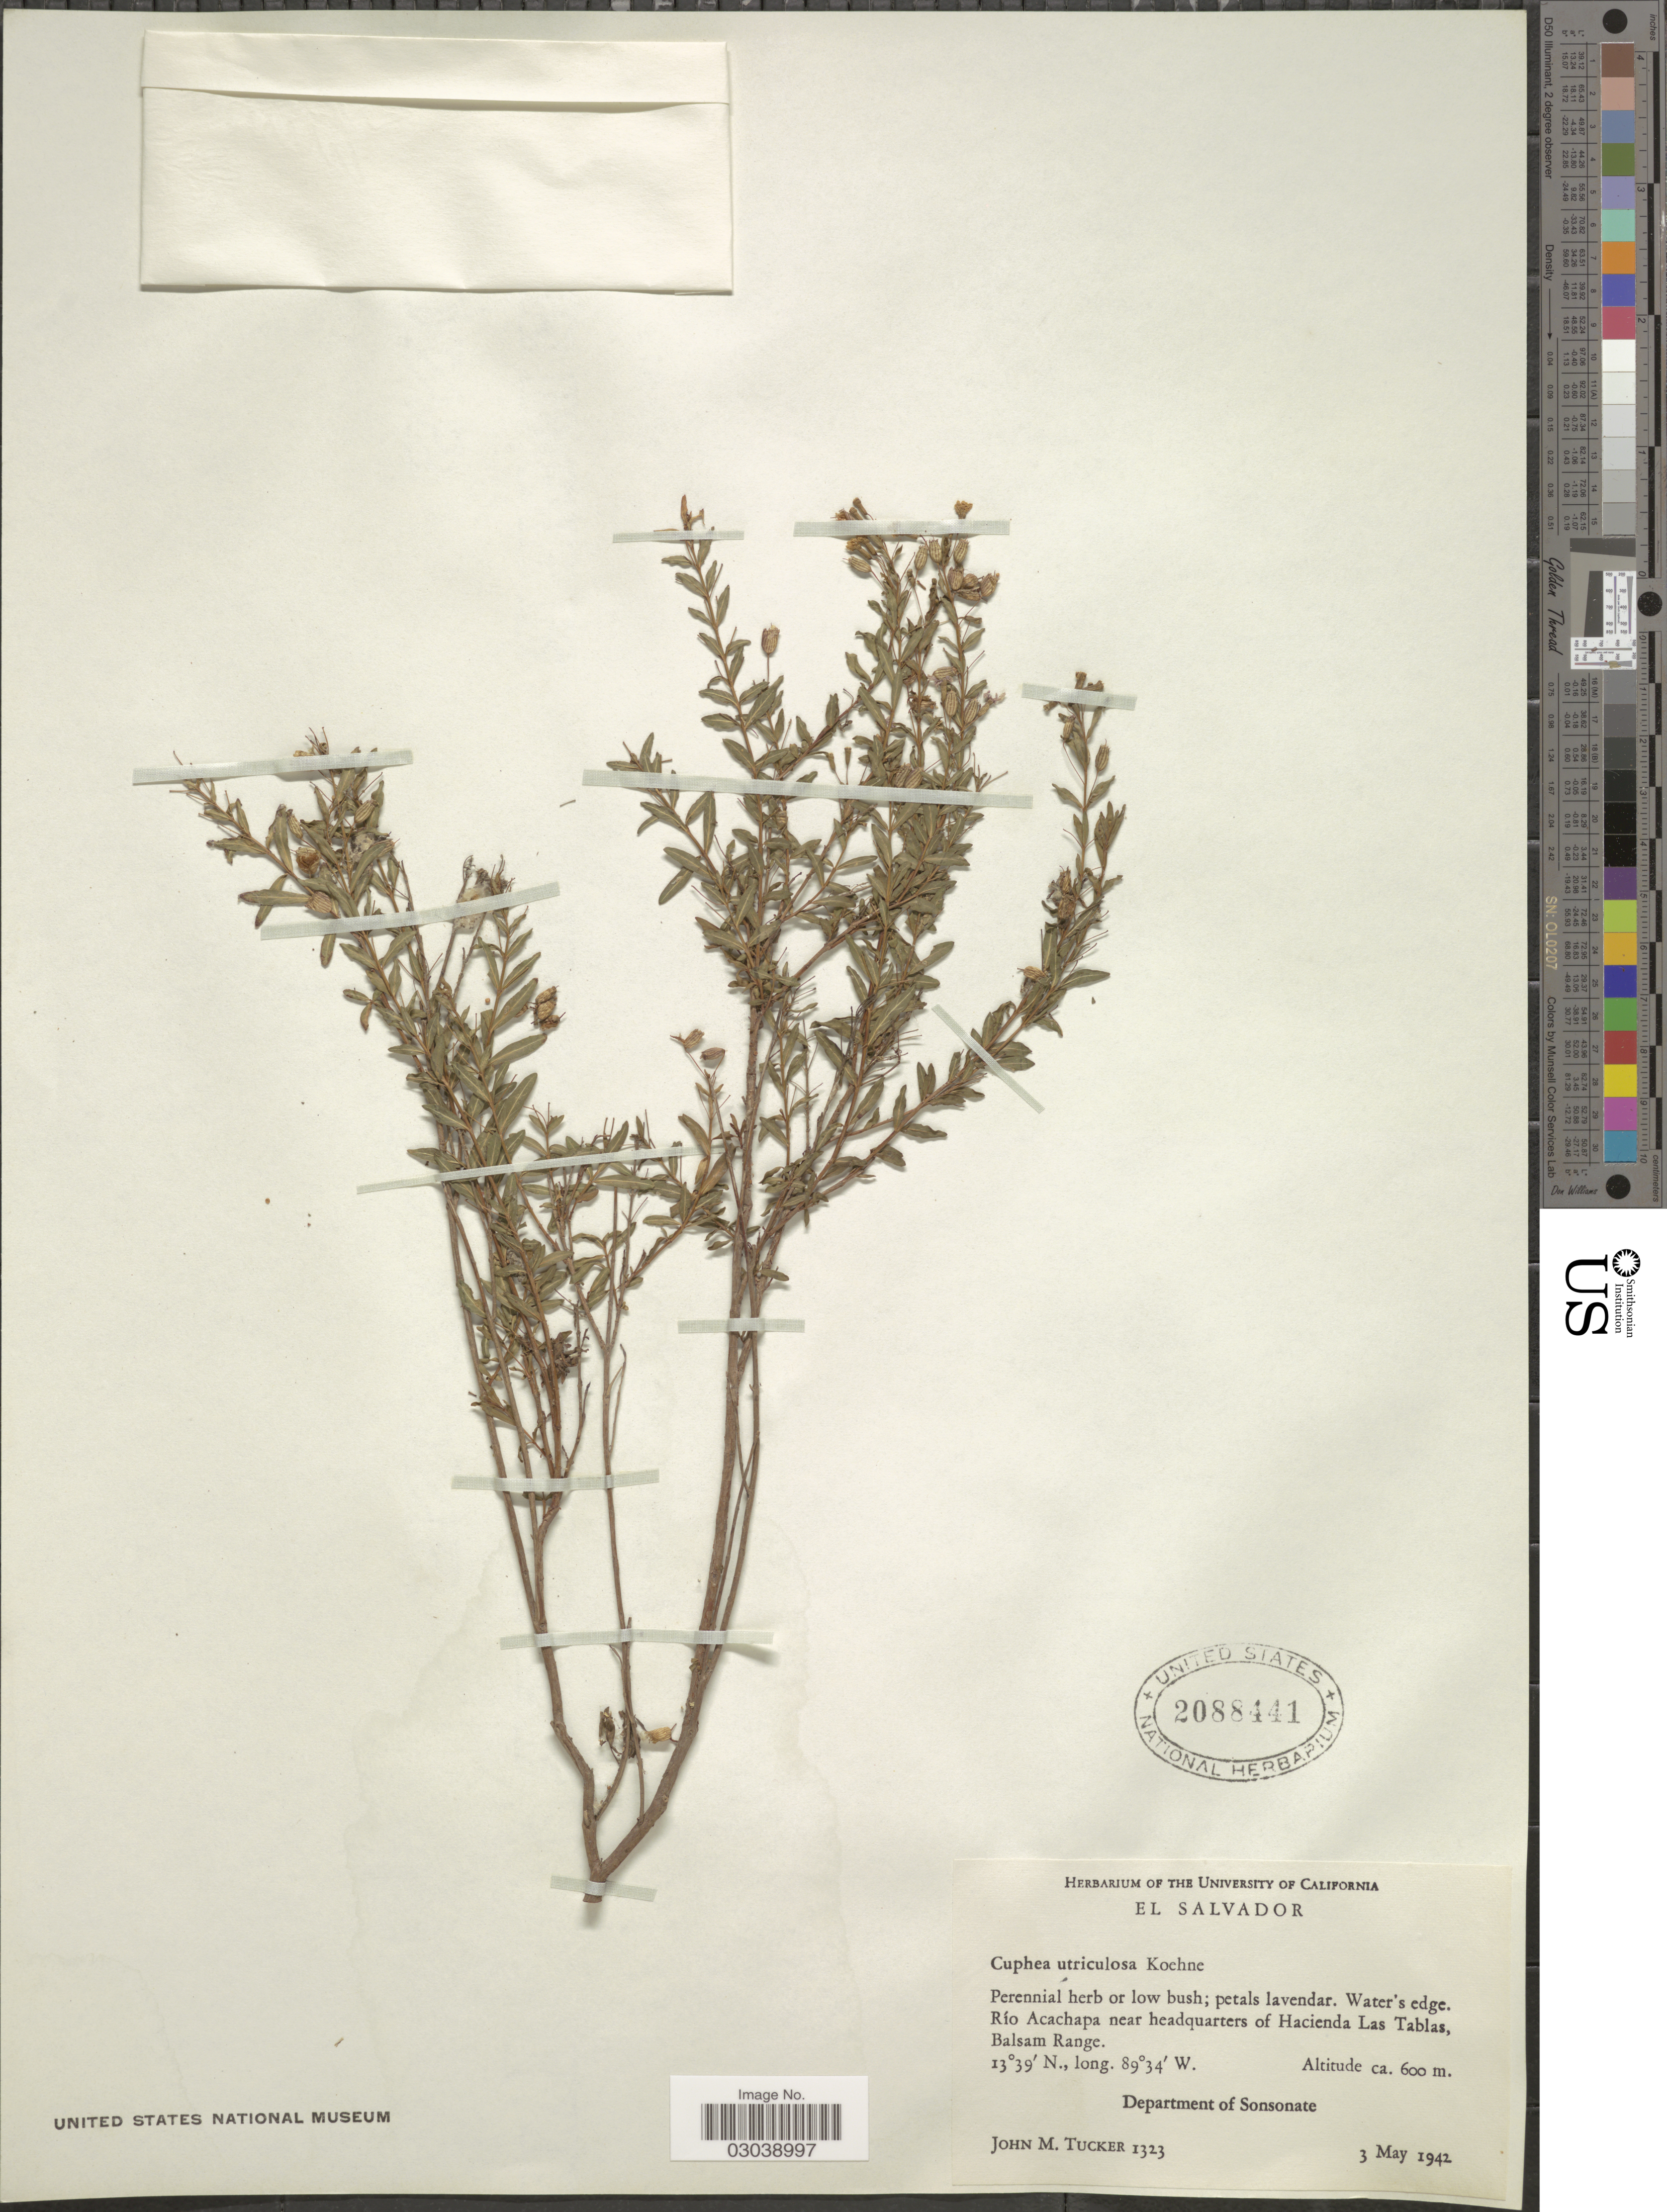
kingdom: Plantae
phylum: Tracheophyta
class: Magnoliopsida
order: Myrtales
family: Lythraceae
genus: Cuphea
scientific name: Cuphea utriculosa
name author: Koehne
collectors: J. M. Tucker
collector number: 1323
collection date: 1942-05-03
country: El Salvador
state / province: Sonsonate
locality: Water's edge, Río Acachapa near headquarters of Hacienda Las Tablas, Balsam Range, Department of Sonsonate.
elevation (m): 600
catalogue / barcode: US 2088441